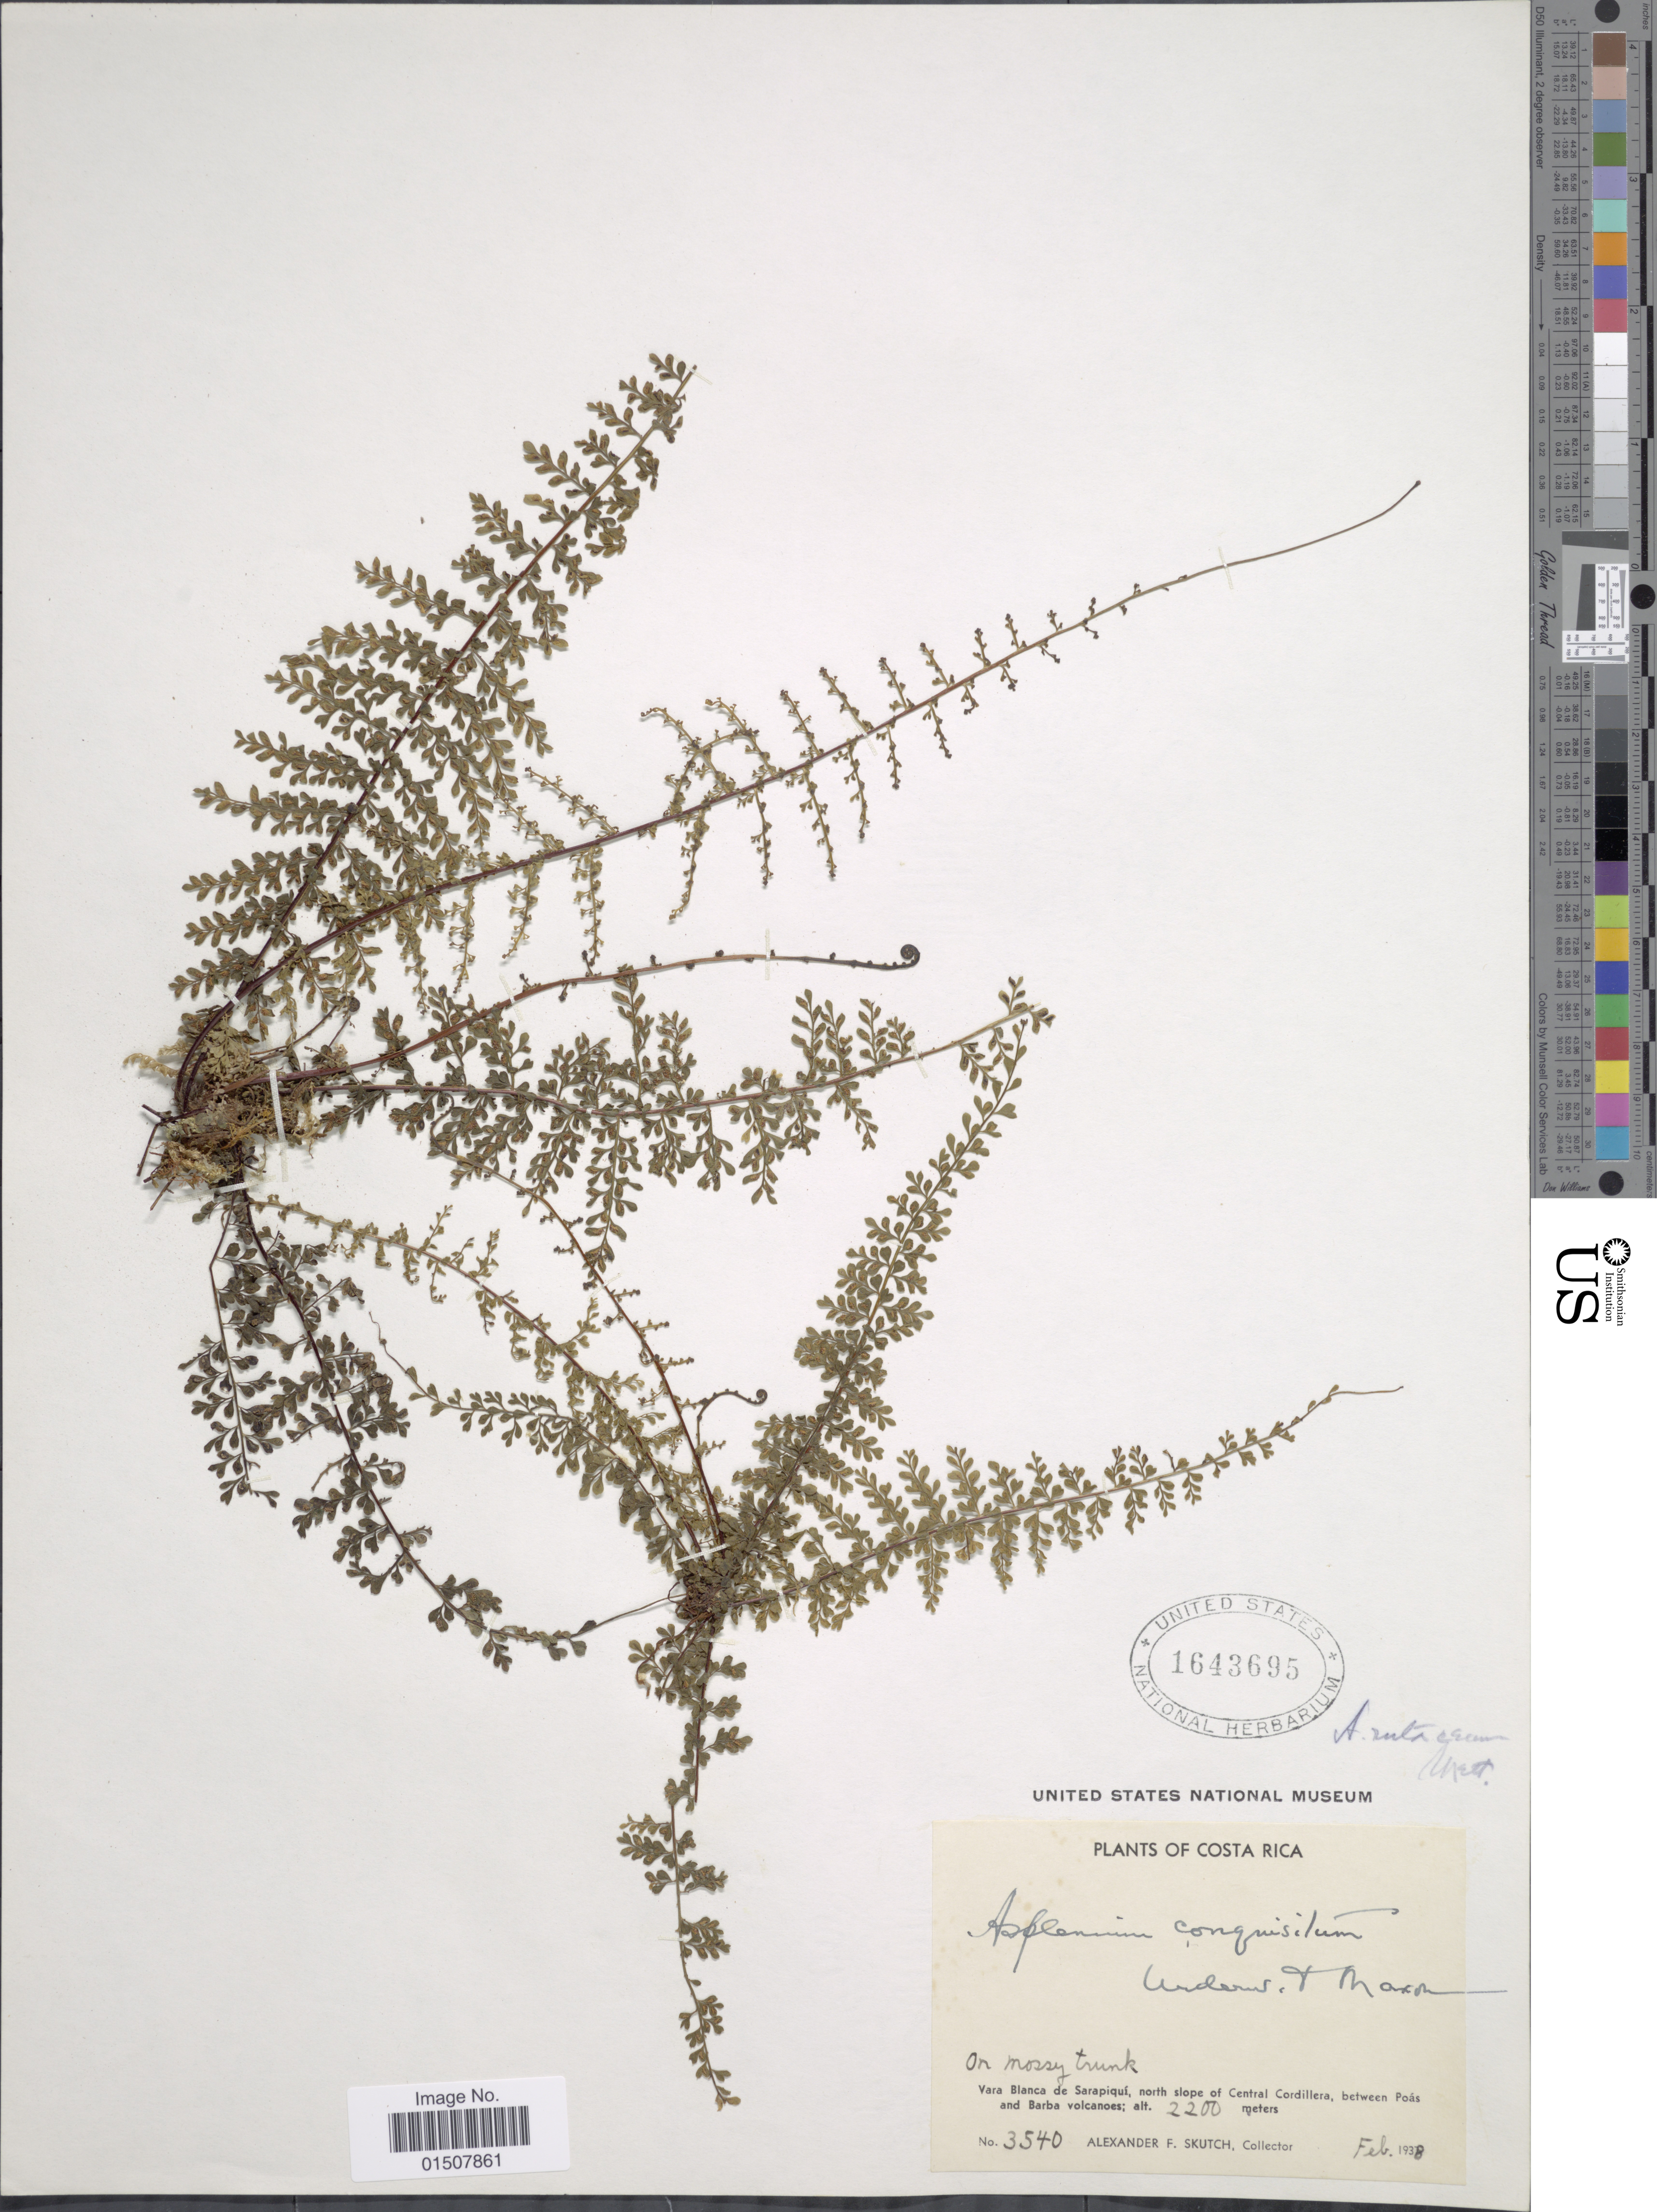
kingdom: Plantae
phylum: Tracheophyta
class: Polypodiopsida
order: Polypodiales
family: Aspleniaceae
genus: Asplenium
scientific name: Asplenium rutaceum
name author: (Willd.) Mett.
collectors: A. F. Skutch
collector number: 3540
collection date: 1938-02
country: Costa Rica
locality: Vara Blanca de Sarapiqui, north slope of Central Cordillera, between Poas and Barba volcanoes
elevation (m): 2200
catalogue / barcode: US 1643695